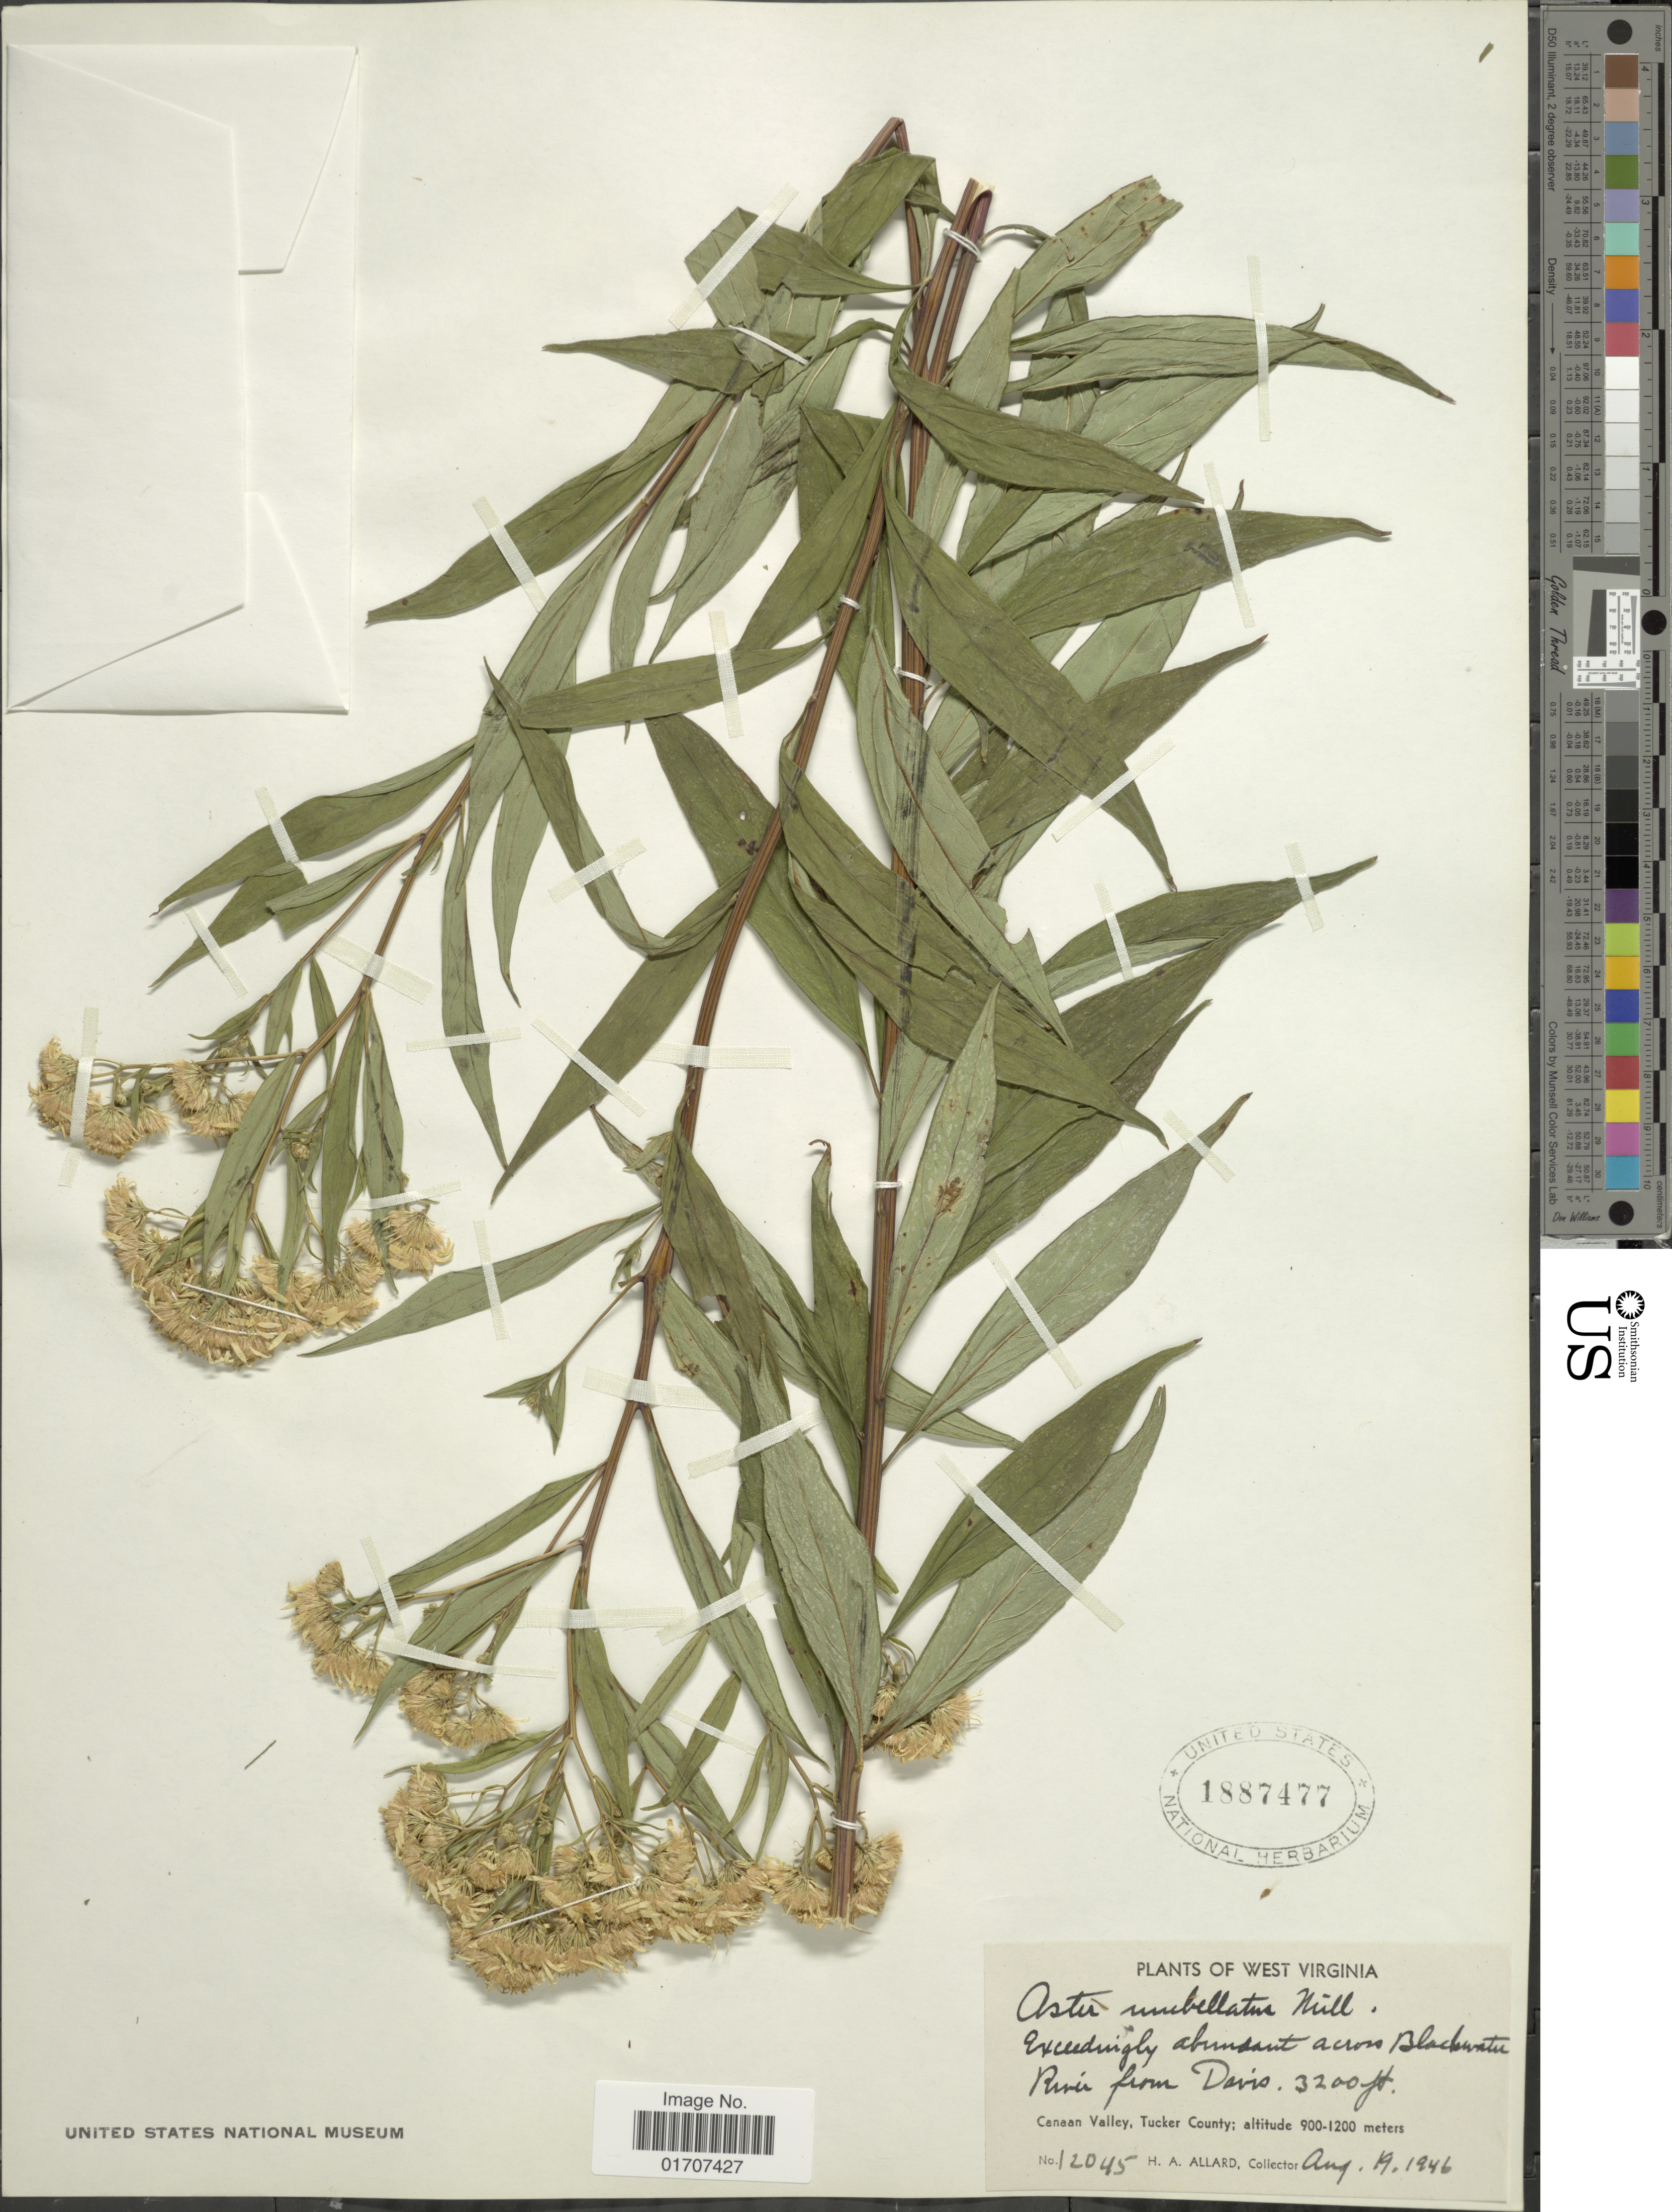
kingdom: Plantae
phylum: Tracheophyta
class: Magnoliopsida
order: Asterales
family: Asteraceae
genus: Doellingeria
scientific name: Doellingeria umbellata var. umbellata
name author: Nees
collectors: H. A. Allard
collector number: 12045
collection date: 1948-08-19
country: United States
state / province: West Virginia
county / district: Tucker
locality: Exceedingly abundant across Blackurtutu River from Davis, Canaan Vallet, Tucker County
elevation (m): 975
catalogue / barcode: US 1887477